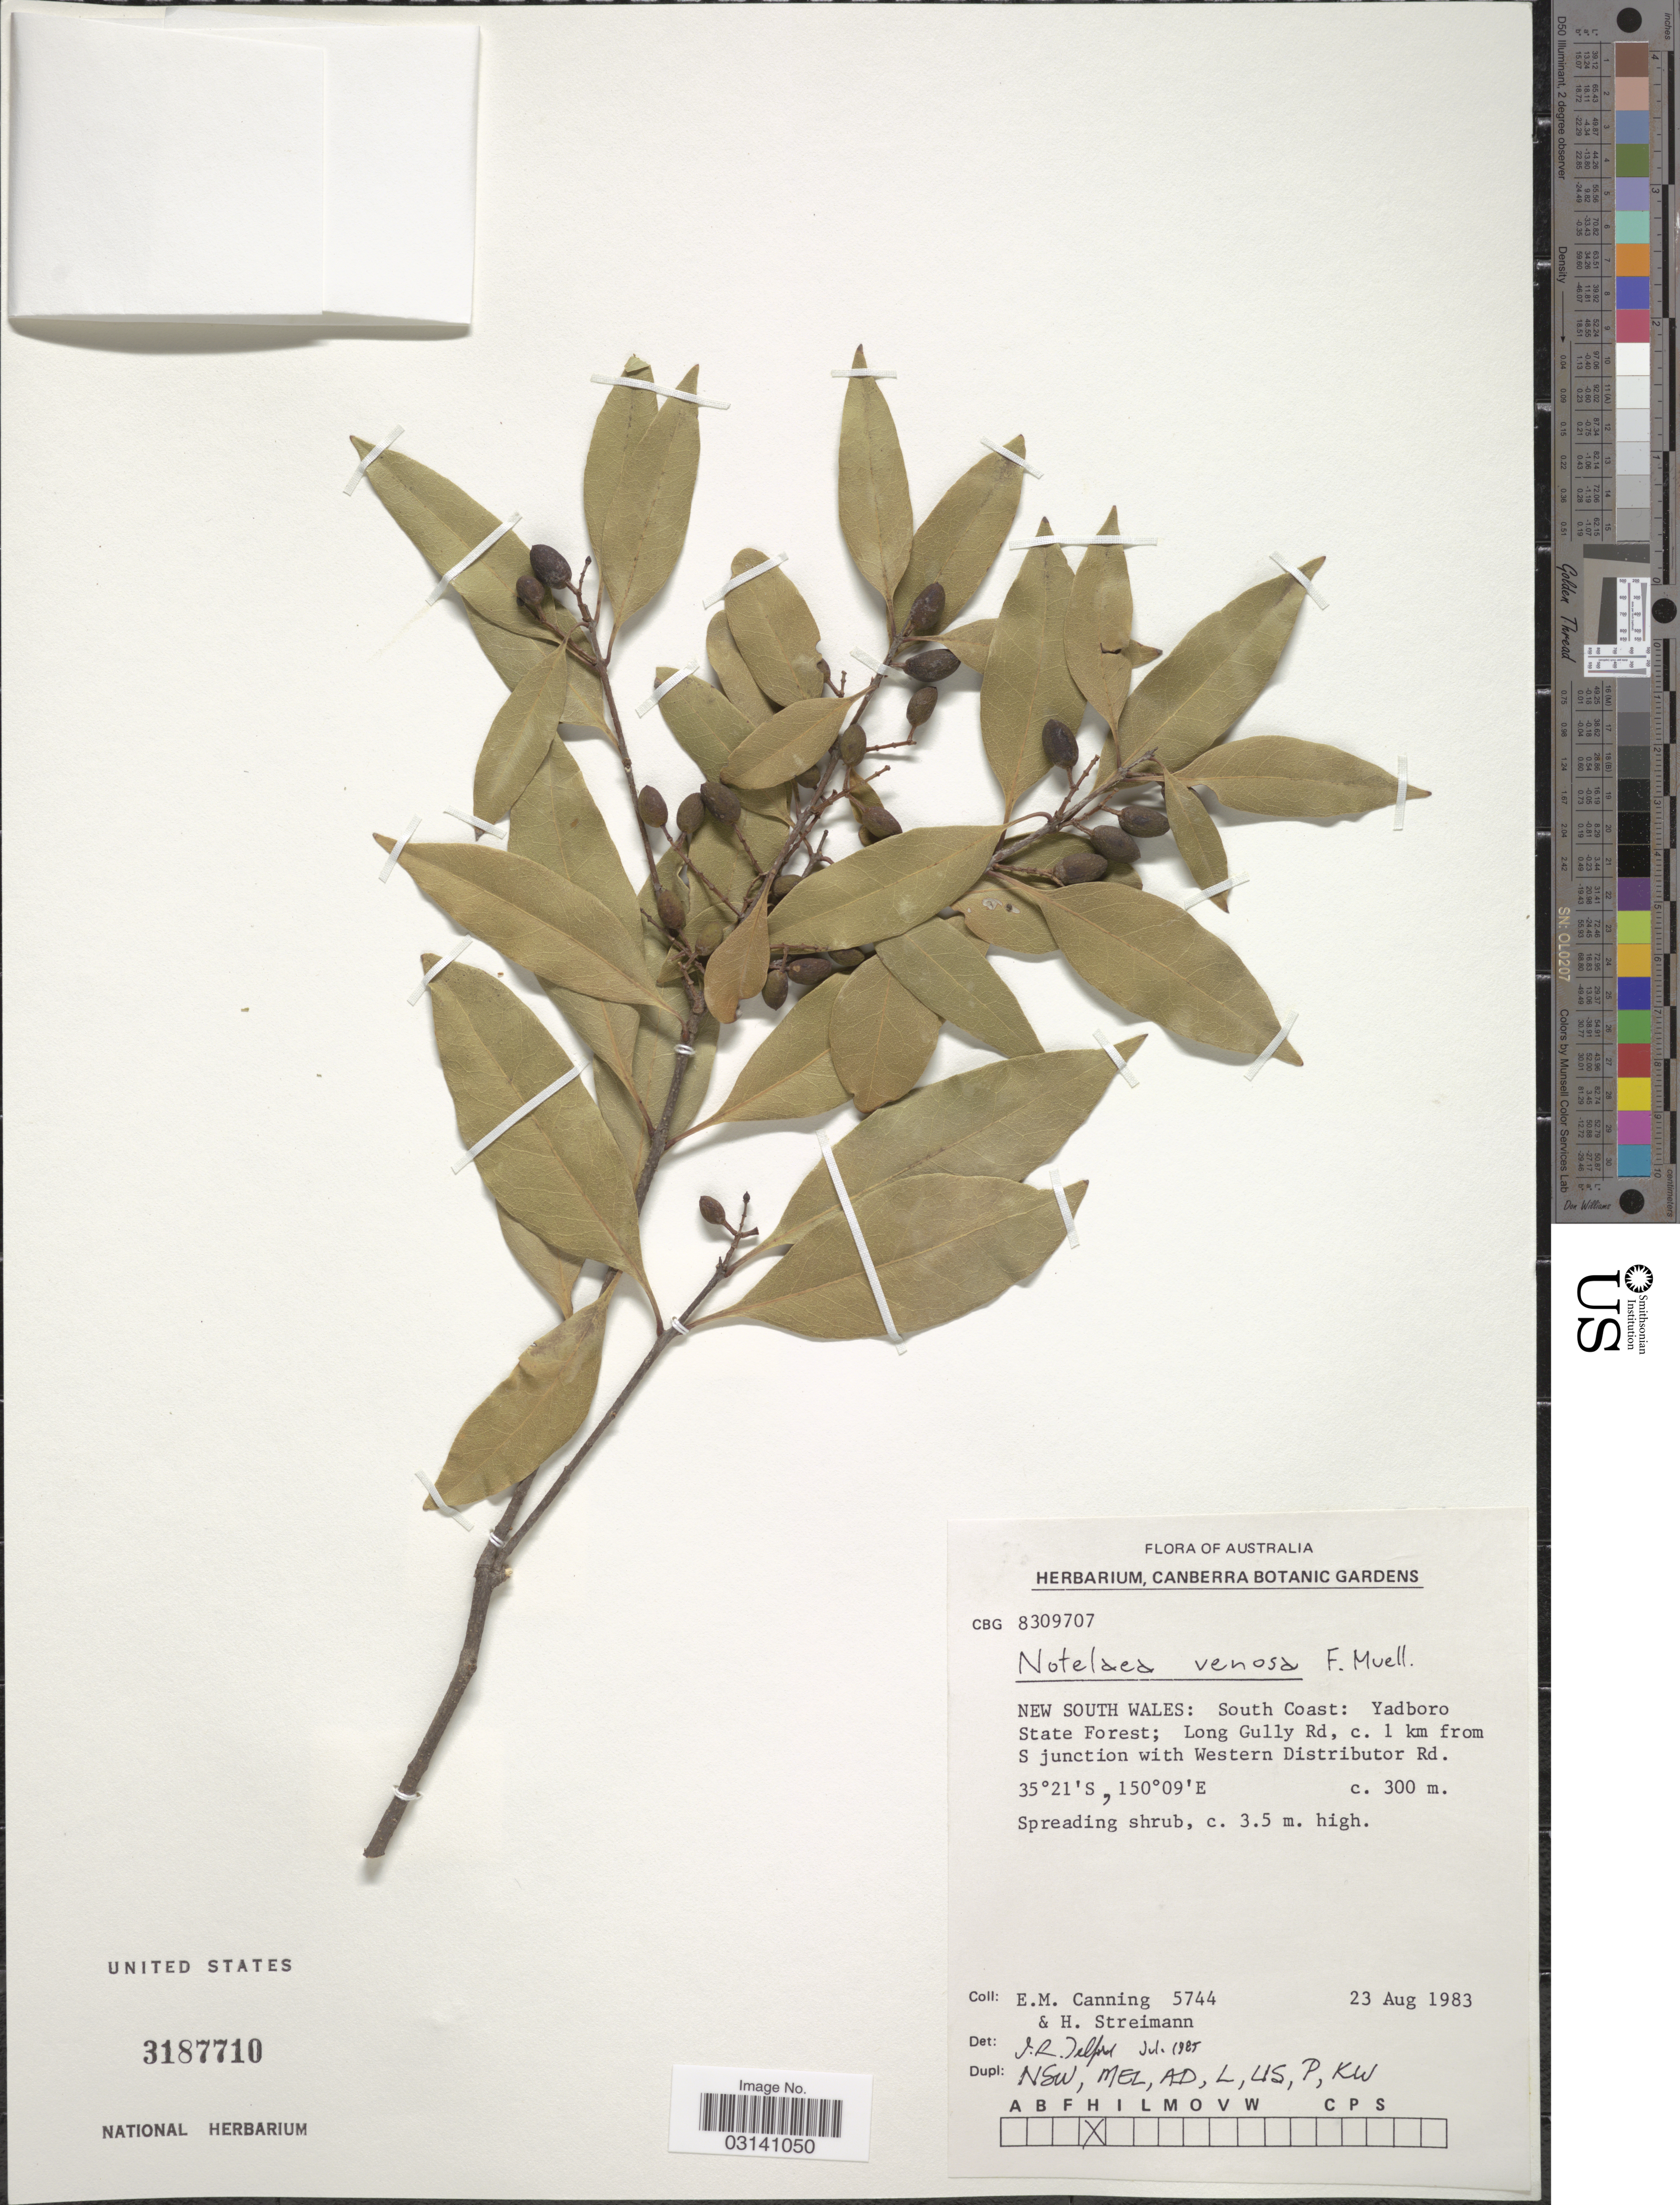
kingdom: Plantae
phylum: Tracheophyta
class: Magnoliopsida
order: Lamiales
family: Oleaceae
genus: Notelaea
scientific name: Notelaea venosa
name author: F. Muell.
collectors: E. Canning & H. Streimann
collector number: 5744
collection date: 1983-08-23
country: Australia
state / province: New South Wales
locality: South Coast: Yadboro State Forest; Long Gully Rd, c. 1 km from S junction with Western Distributor Rd.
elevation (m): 300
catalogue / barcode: US 3187710